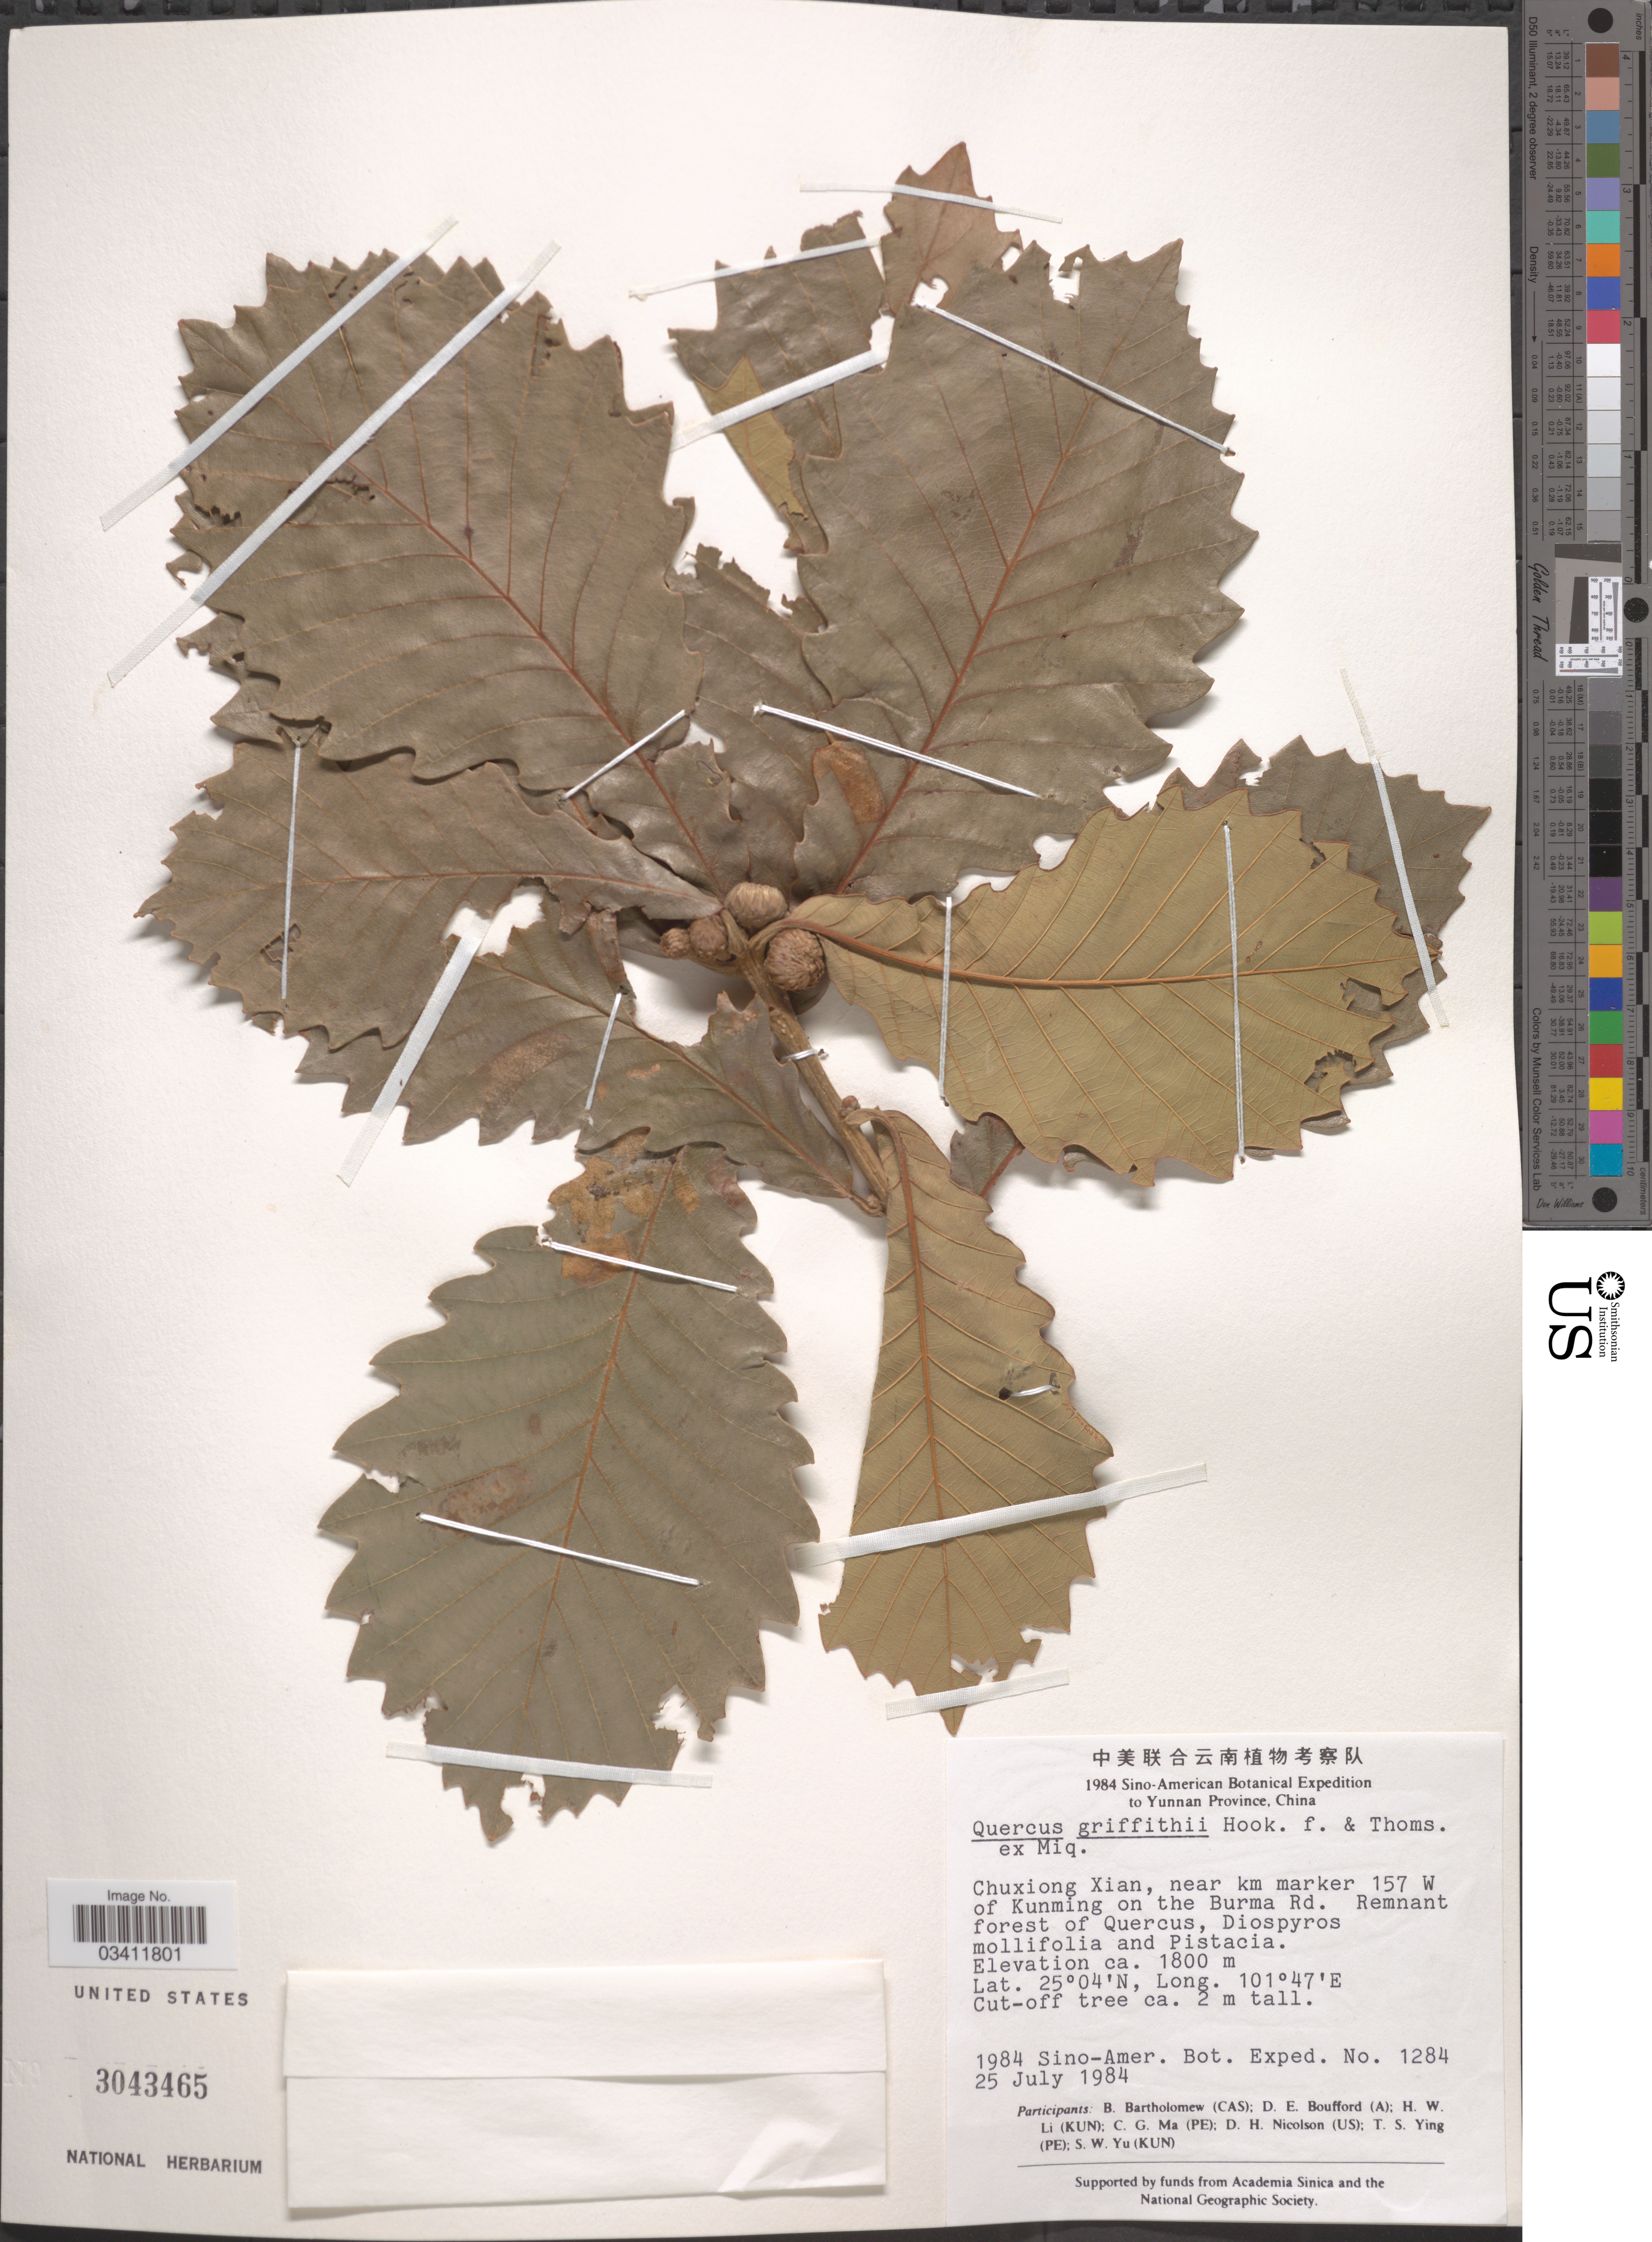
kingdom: Plantae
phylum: Tracheophyta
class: Magnoliopsida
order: Fagales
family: Fagaceae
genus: Quercus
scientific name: Quercus griffithii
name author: Hook. f. & Thomson ex Miq.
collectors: Sino-Amer. Bot. Exped. 1984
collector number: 1284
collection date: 1984-07-25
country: China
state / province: Yunnan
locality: Chuxiong Xian, near km marker 157 W of Kunming on the Burma Rd.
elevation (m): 1800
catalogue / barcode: US 3043465